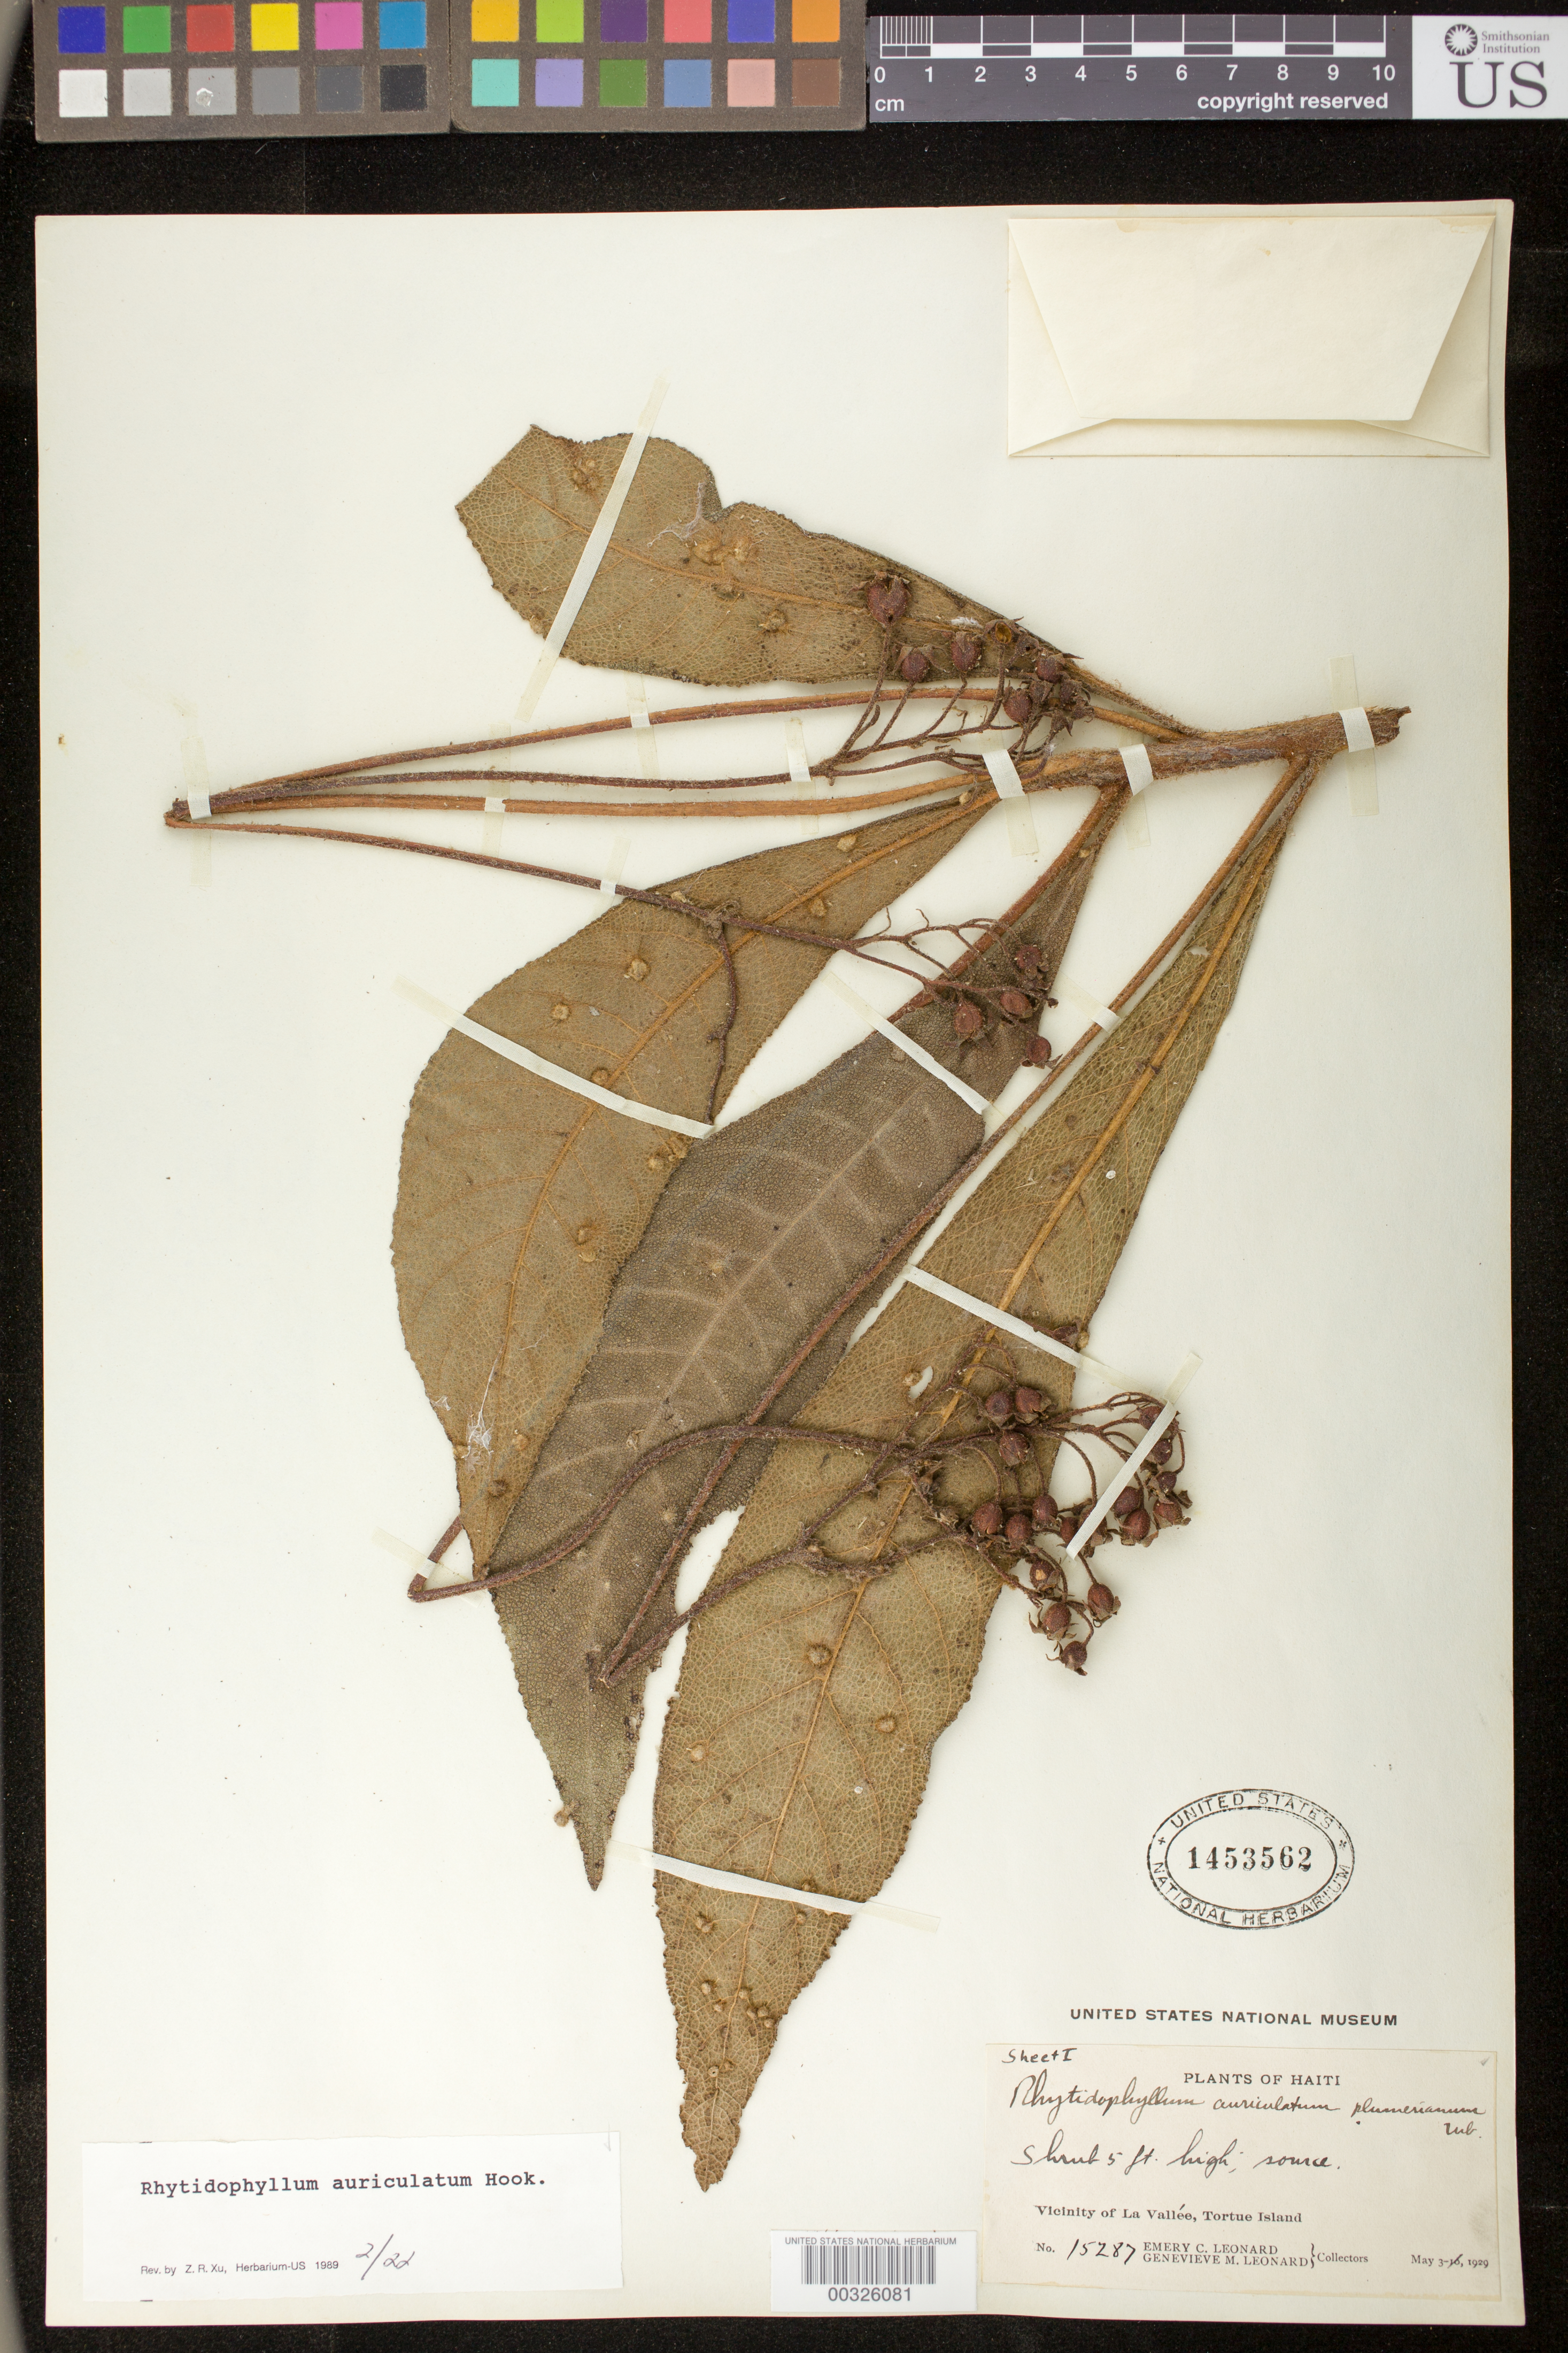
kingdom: Plantae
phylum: Tracheophyta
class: Magnoliopsida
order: Lamiales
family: Gesneriaceae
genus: Rhytidophyllum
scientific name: Rhytidophyllum auriculatum var. angustatum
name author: Urb.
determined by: Skog, Laurence E.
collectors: E. C. Leonard & G. M. Leonard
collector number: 15287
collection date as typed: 03 May 1929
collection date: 1929-05-03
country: Haiti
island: Ile de la Tortue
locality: Tortue Island, vicinity of La Vallée; source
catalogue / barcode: US 1453562